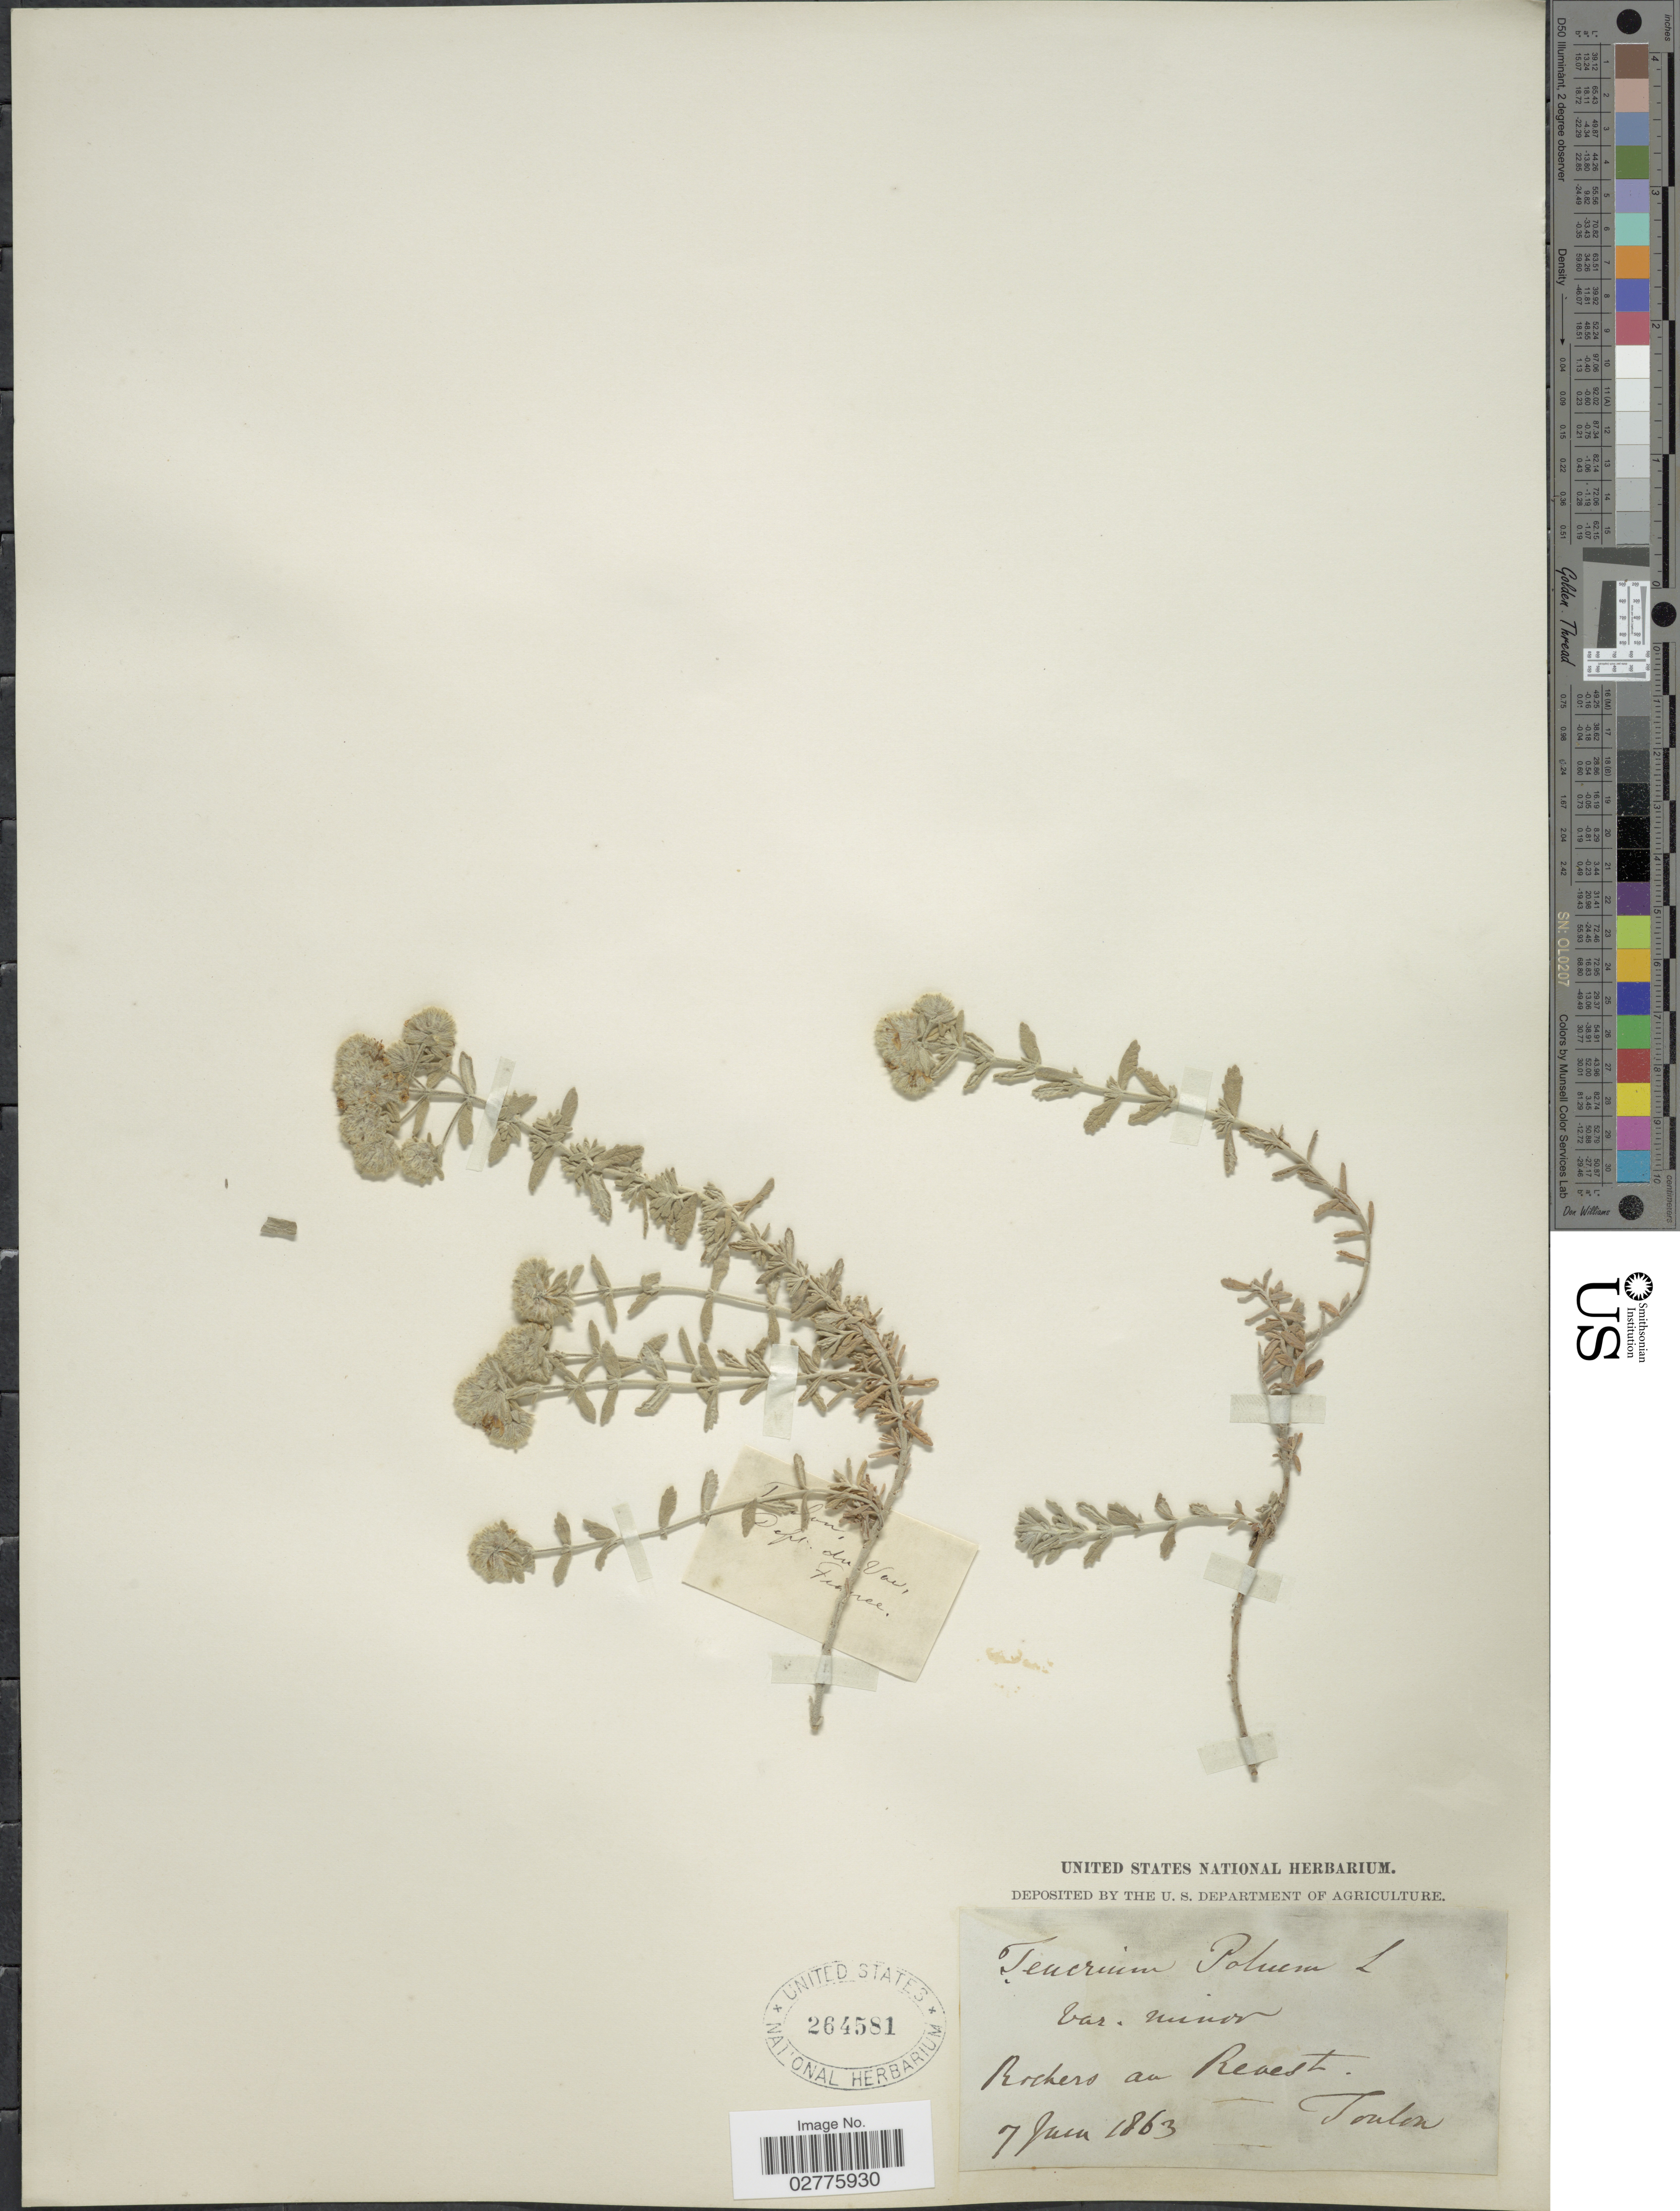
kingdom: Plantae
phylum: Tracheophyta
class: Magnoliopsida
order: Lamiales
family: Lamiaceae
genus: Teucrium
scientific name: Teucrium polium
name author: L.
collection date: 1863-06-07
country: France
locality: Dept. du Var. Rochers au Reoest. Toulon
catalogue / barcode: US 264581